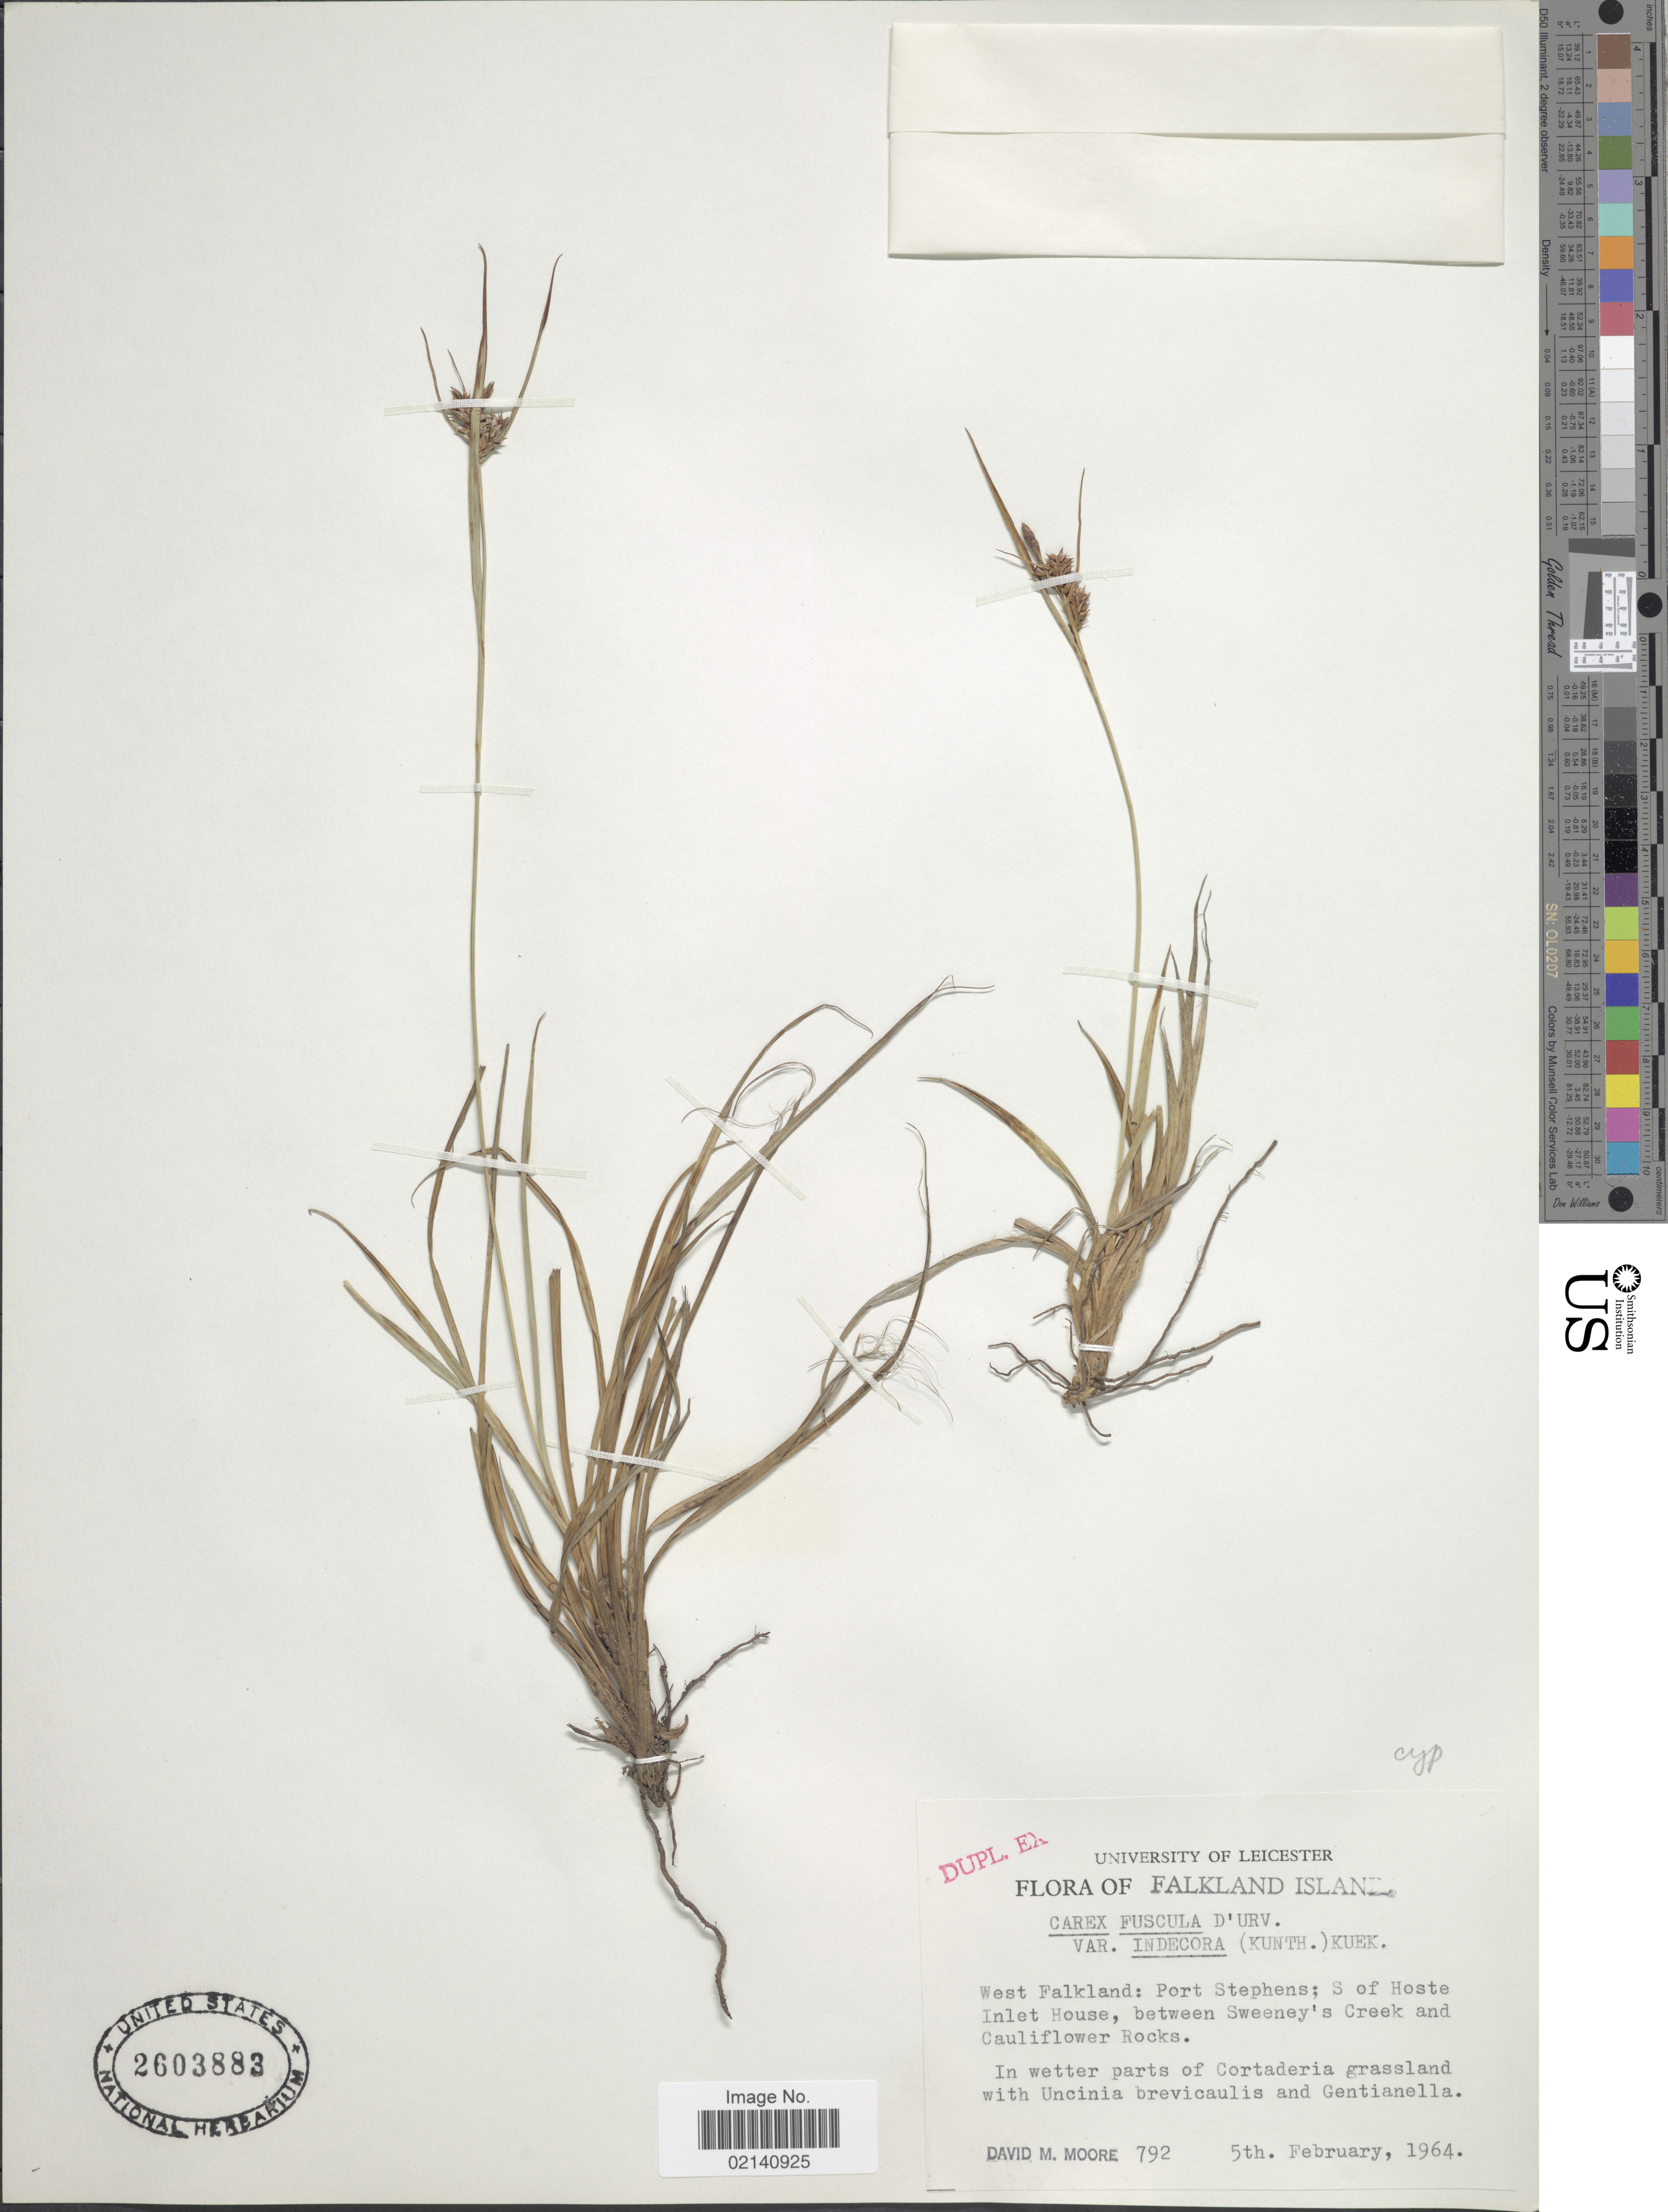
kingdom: Plantae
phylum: Tracheophyta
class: Liliopsida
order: Poales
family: Cyperaceae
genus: Carex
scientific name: Carex fuscula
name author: d'Urv.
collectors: D. Moore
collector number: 792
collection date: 1964-02-05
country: Falkland Islands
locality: West Falkland: Port Stephens; S of Hoste Inlet House, between Sweeney's Creek and Cauliflower Rocks, in wetter parts of Cortaderia grassland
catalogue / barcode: US 2603883